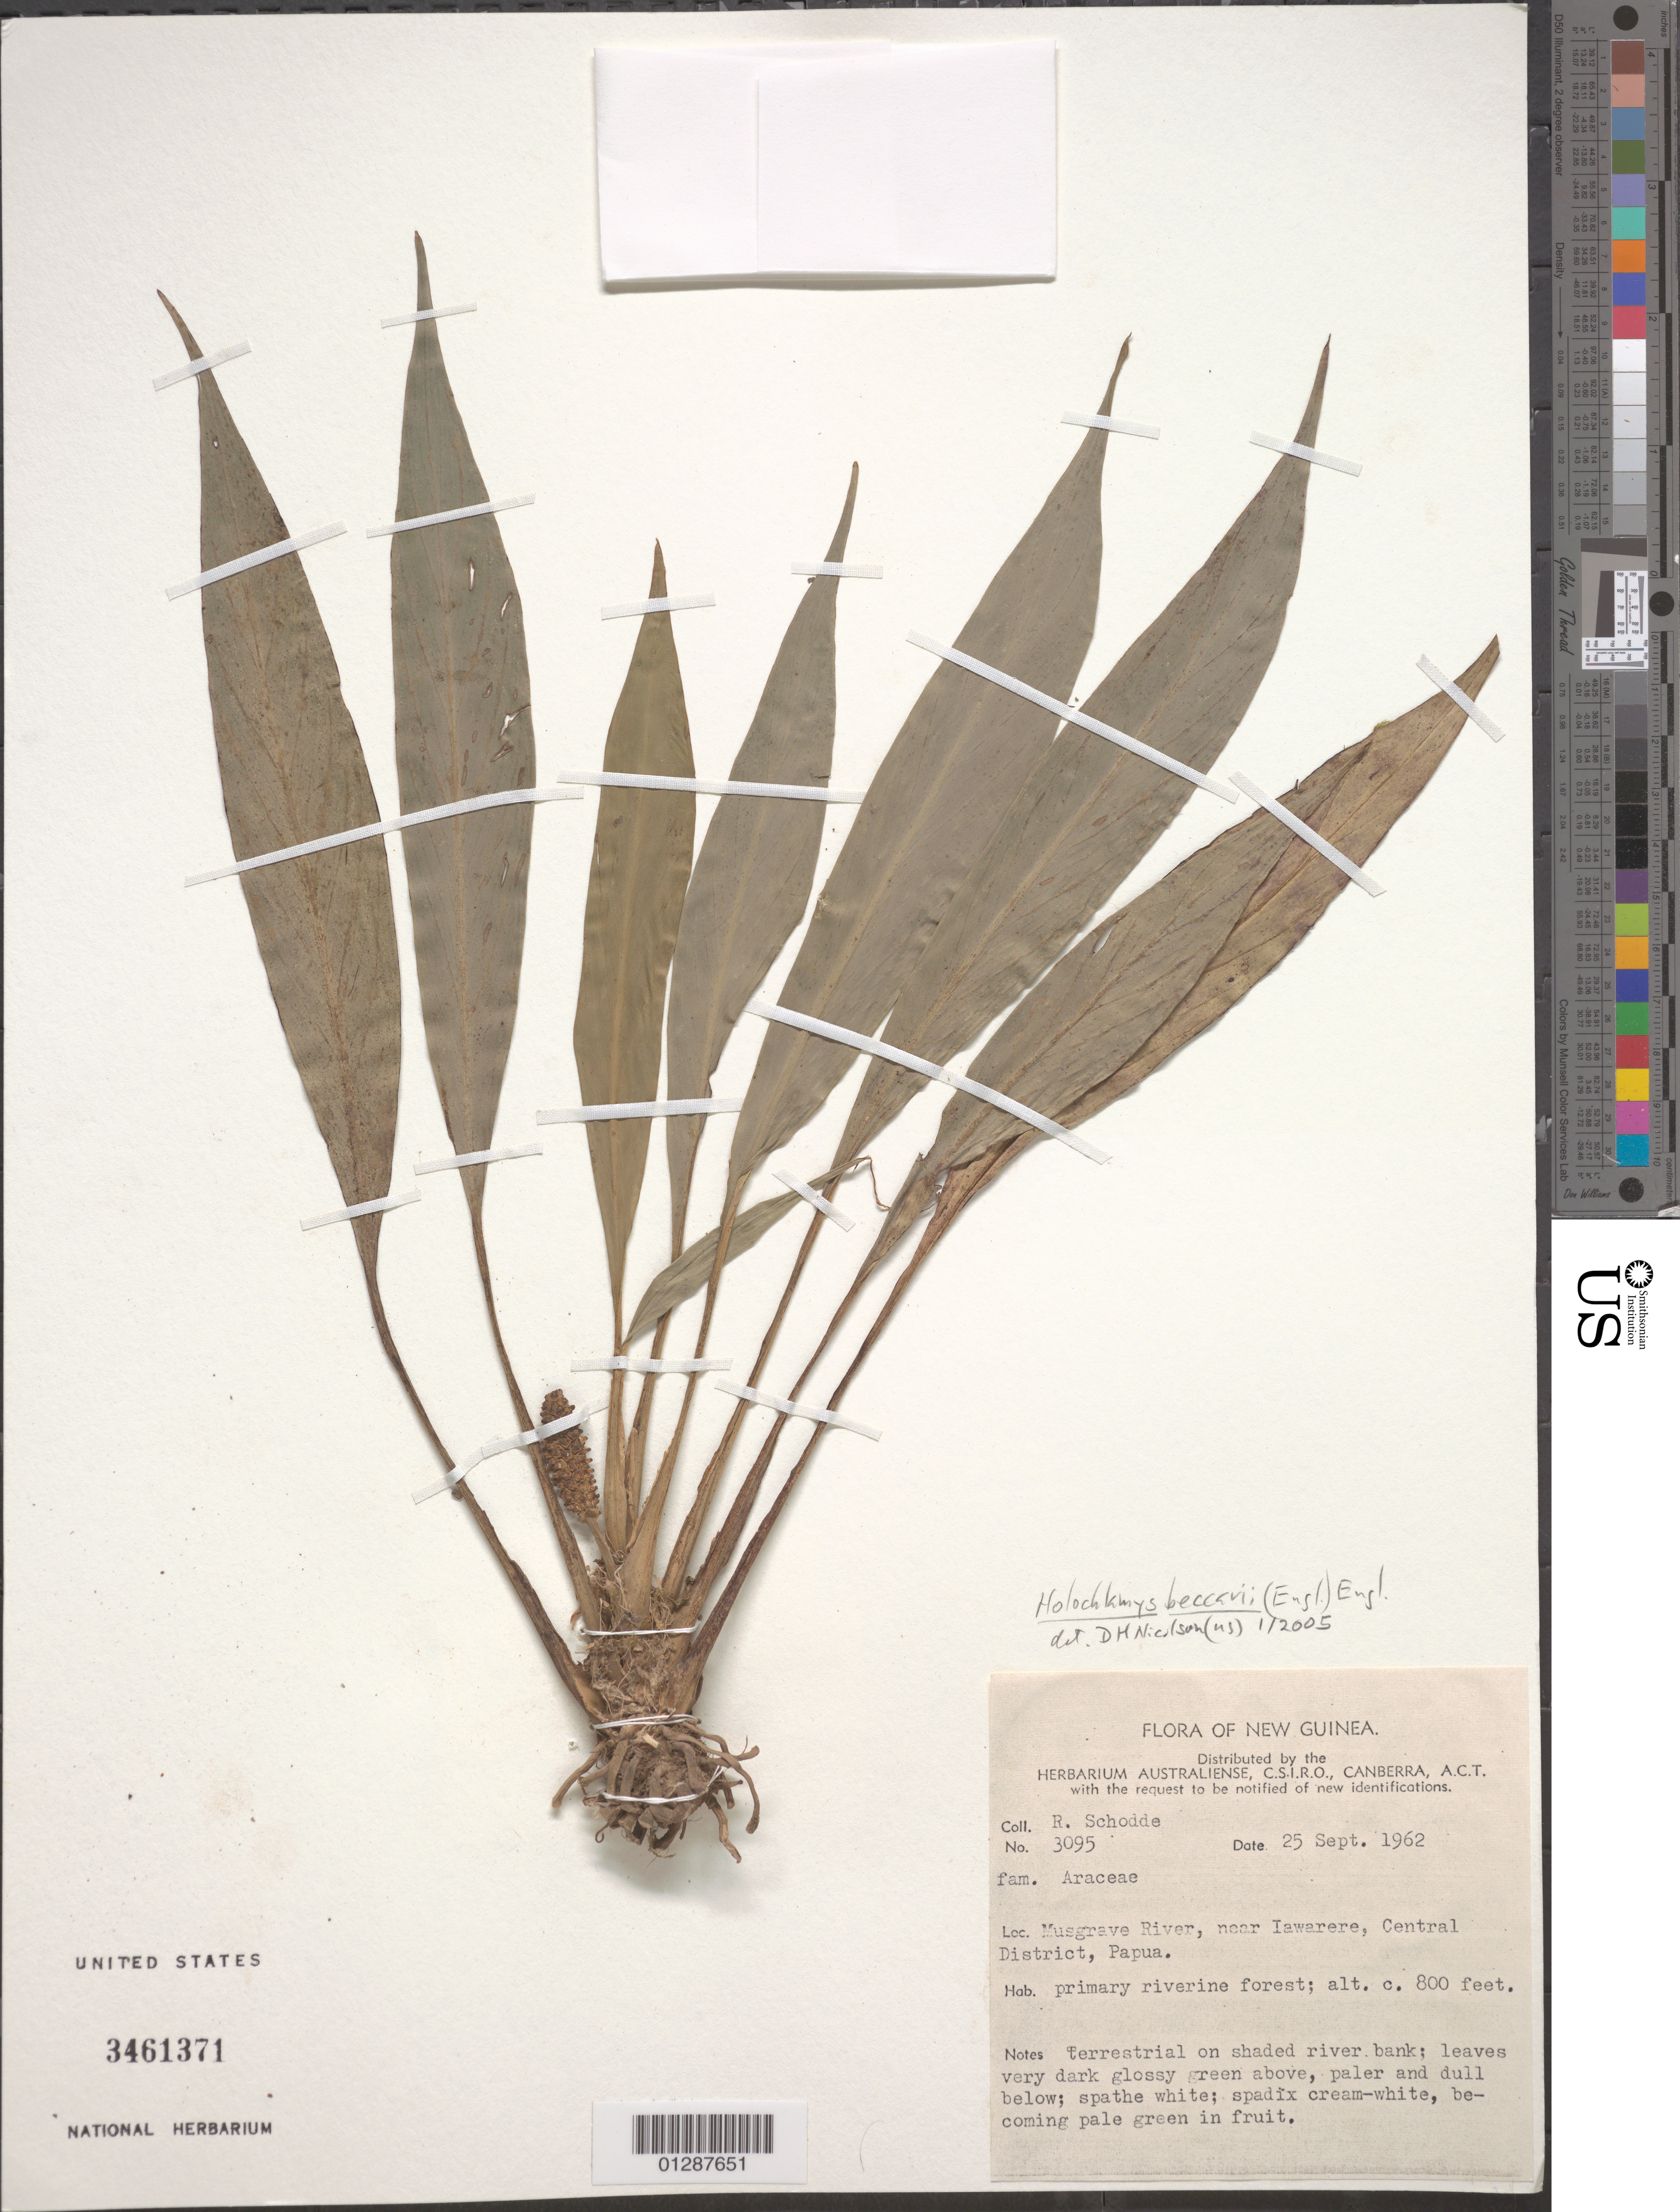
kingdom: Plantae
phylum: Tracheophyta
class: Liliopsida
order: Alismatales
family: Araceae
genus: Holochlamys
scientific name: Holochlamys beccarii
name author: Engl.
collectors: R. Schodde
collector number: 3095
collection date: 1962-09-25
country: Papua New Guinea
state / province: Central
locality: New Guinea. Musgrave River, near Iawarere, Central District, Papua.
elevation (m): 244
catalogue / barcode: US 3461371